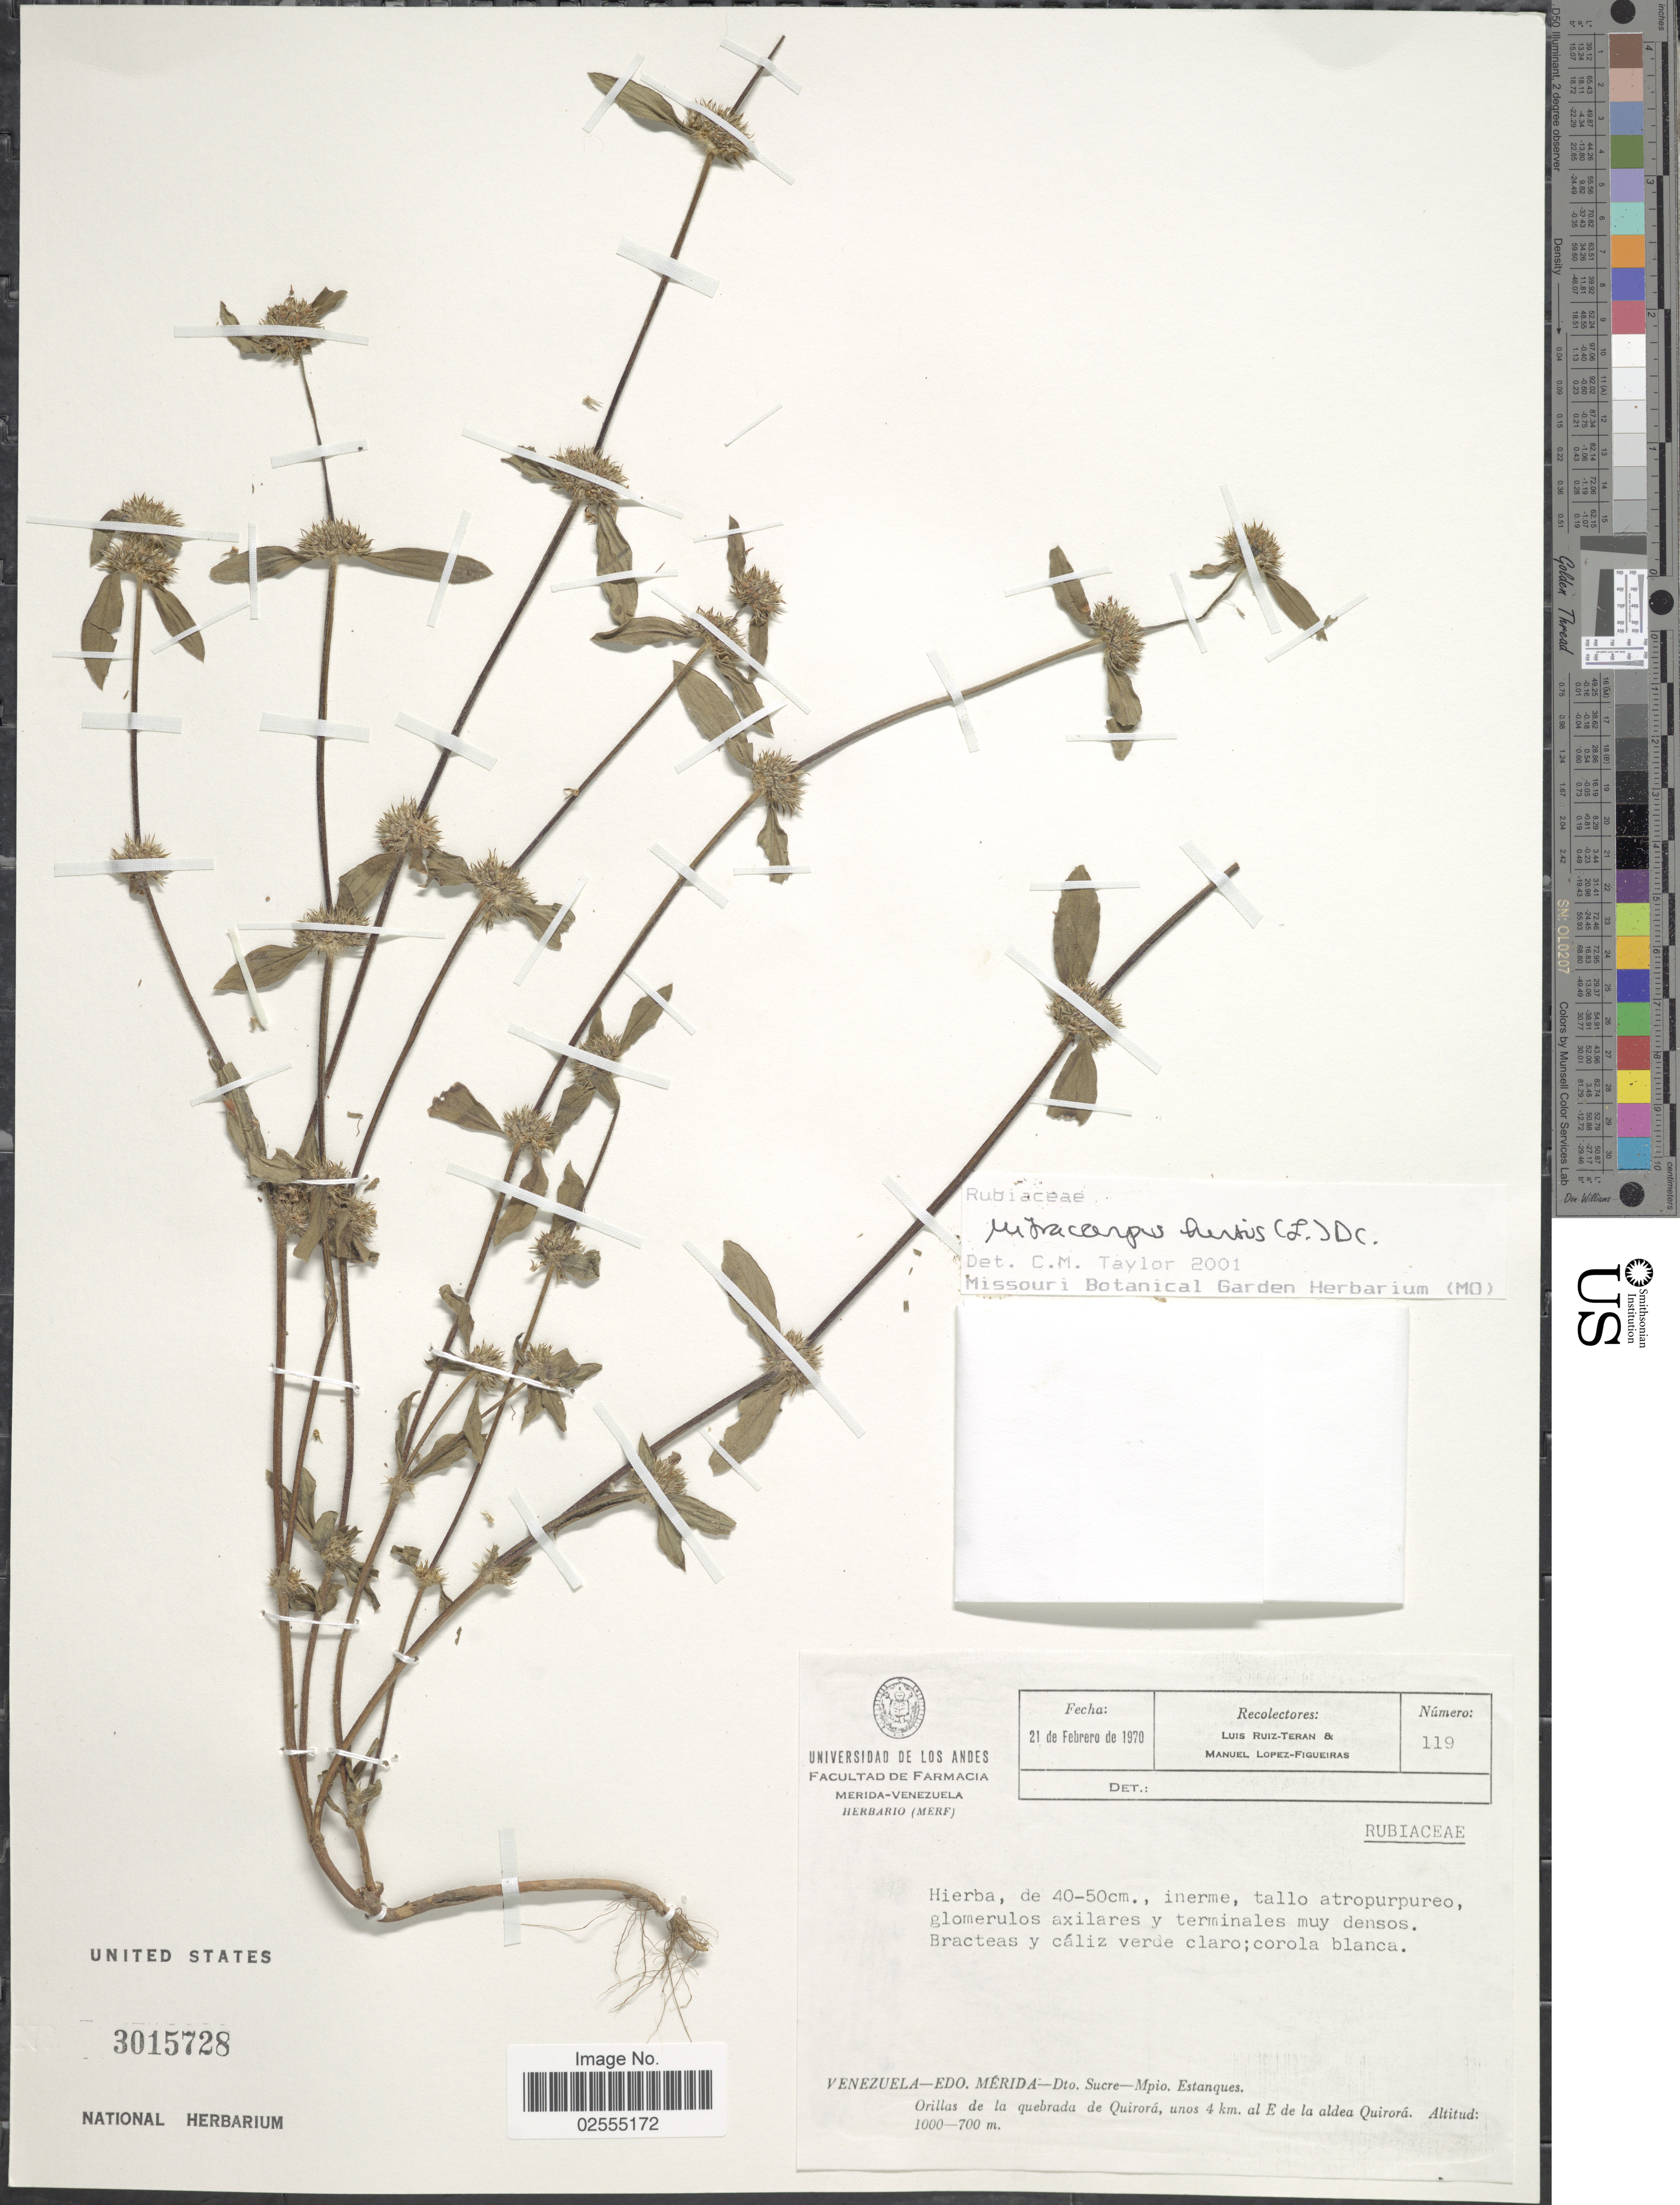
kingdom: Plantae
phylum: Tracheophyta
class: Magnoliopsida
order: Gentianales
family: Rubiaceae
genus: Mitracarpus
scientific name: Mitracarpus hirtus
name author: (L.) DC.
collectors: L. E. Ruíz-Terán & M. Lopéz-F.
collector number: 119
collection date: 1970-02-21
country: Venezuela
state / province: Mérida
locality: Edo. Merida, Dto. Sucre, Mpio. Estanques, Orillas de la quebrada de Quiroro, unos 4 km al E de la aldea Quirora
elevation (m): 700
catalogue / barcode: US 3015728